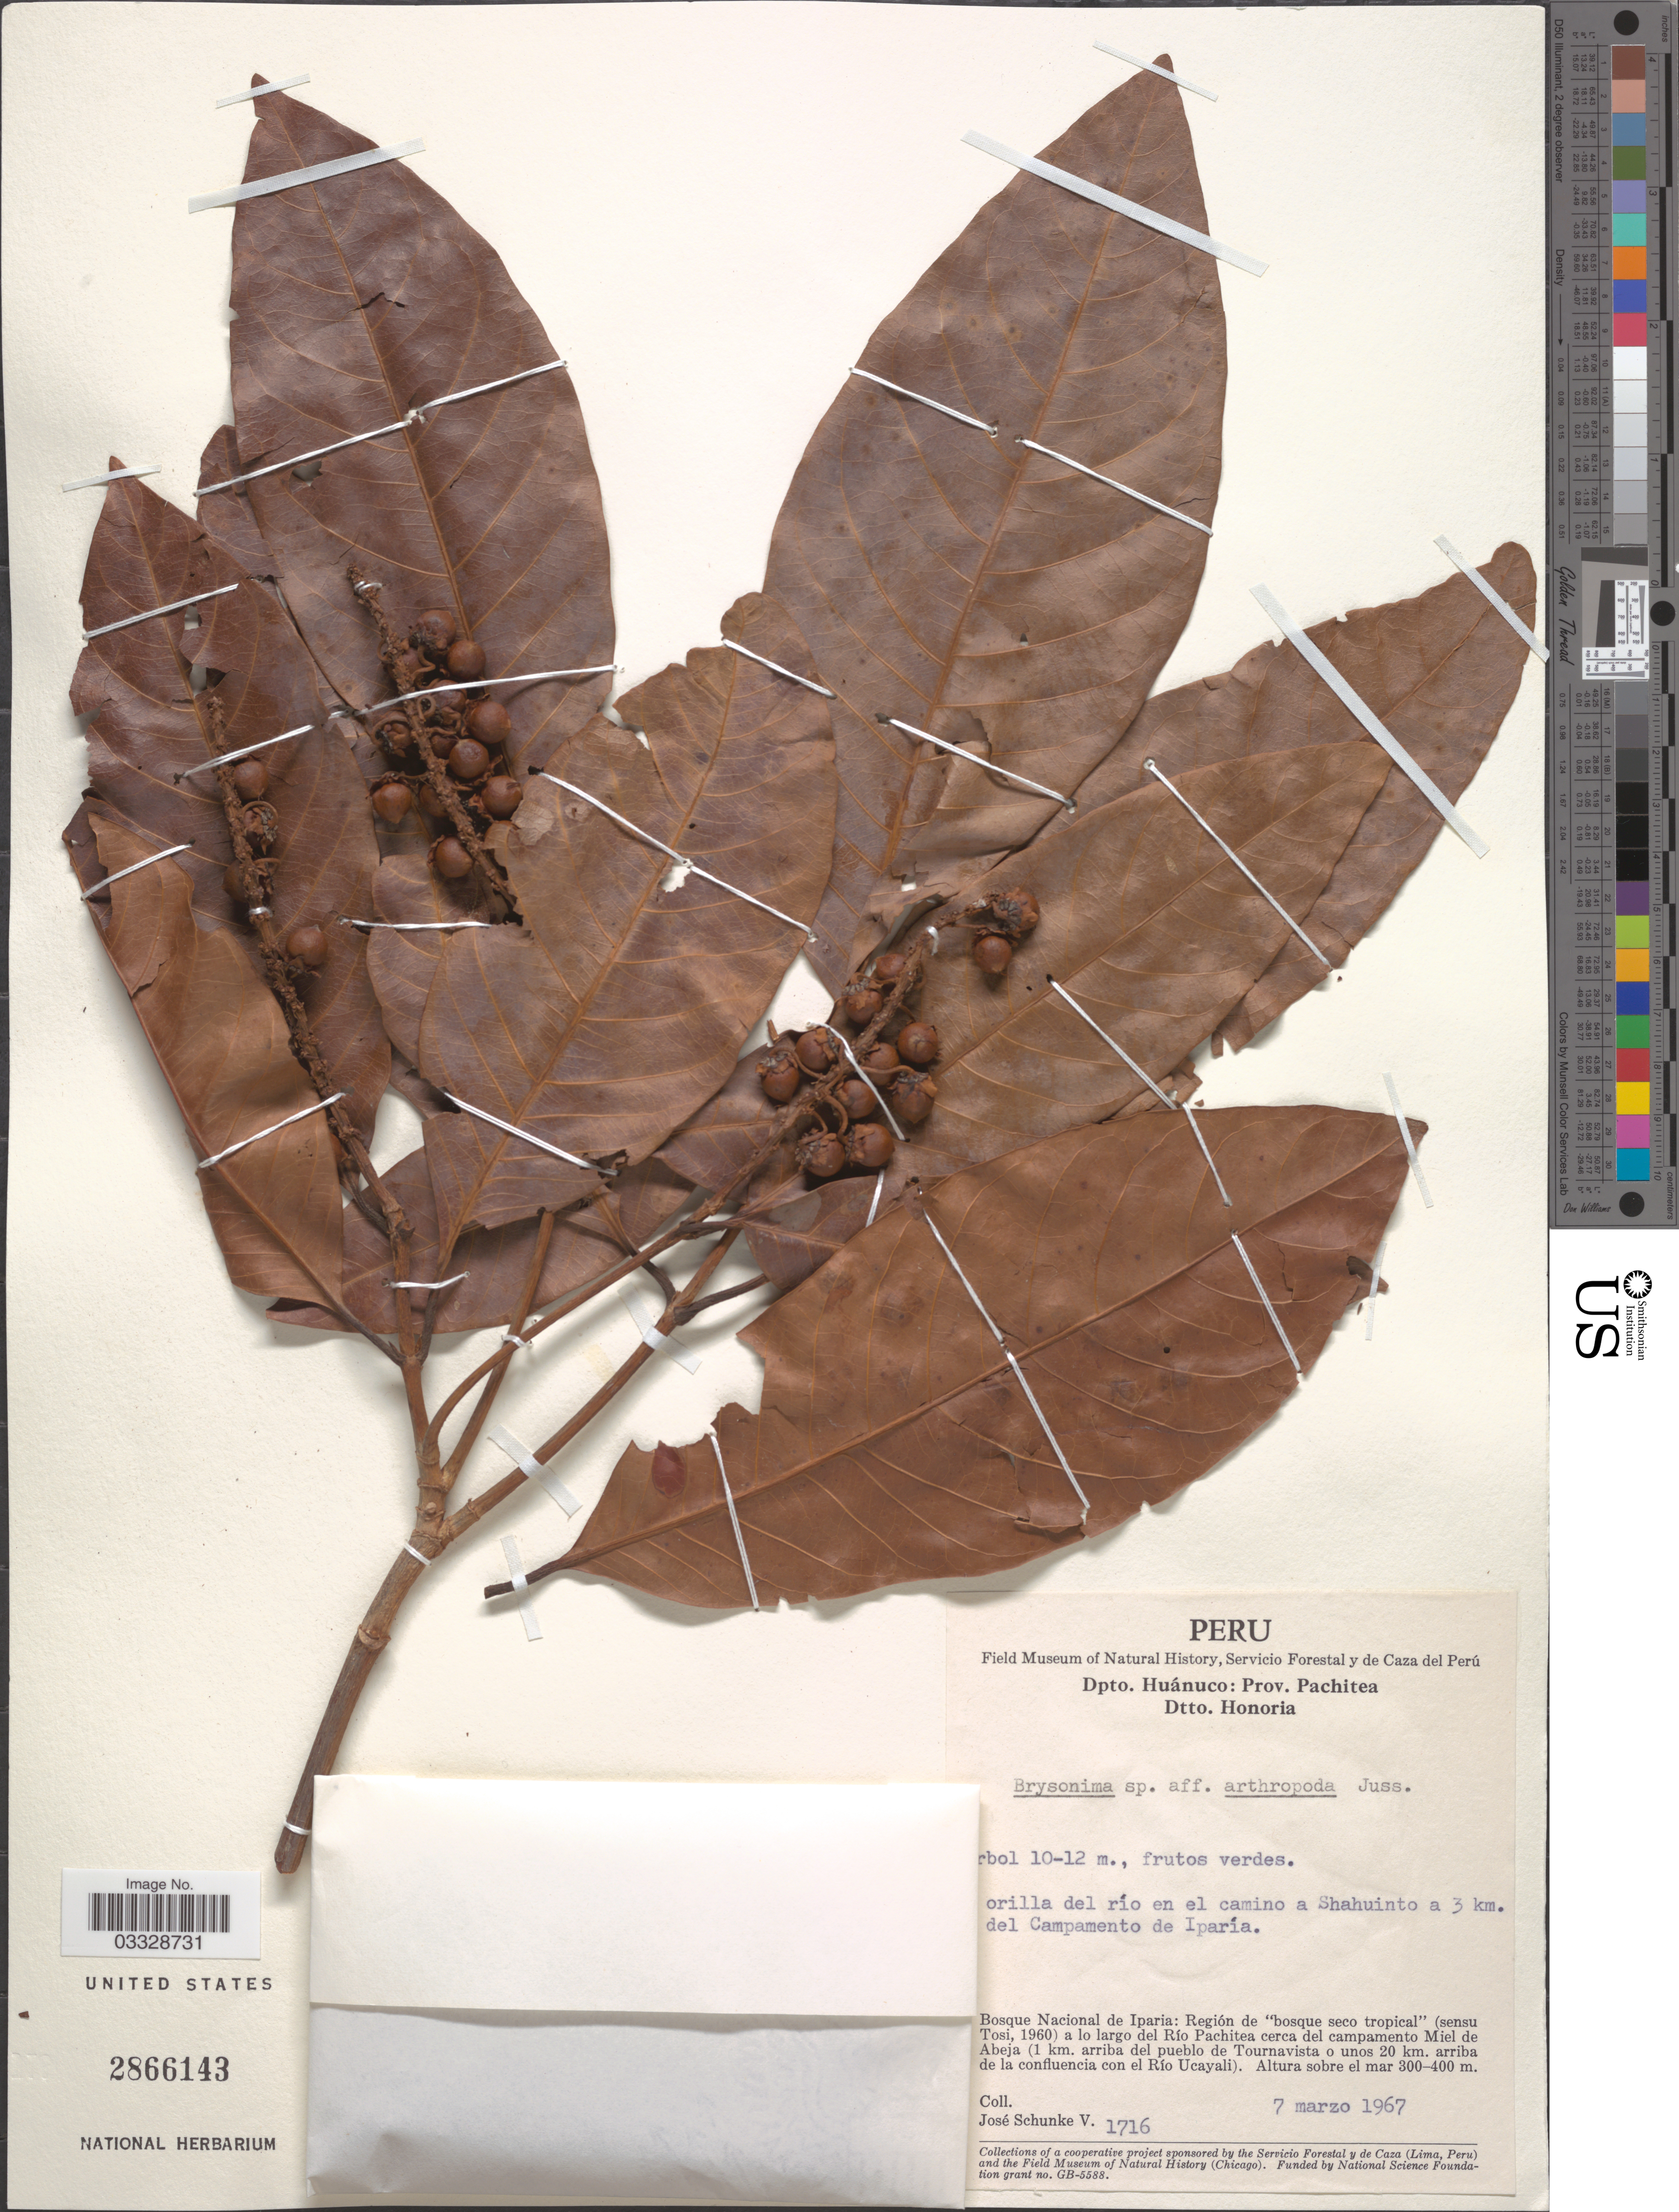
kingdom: Plantae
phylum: Tracheophyta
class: Magnoliopsida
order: Malpighiales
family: Malpighiaceae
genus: Byrsonima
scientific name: Byrsonima arthropoda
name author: A. Juss.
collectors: J. Schunke Vigo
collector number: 1716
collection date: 1967-03-07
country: Peru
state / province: Huánuco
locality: Dpto. Huánuco: Prov. Pachitea. Dtto. Honoria. Bosque Nacional de Iparia: Región de "bosque seco tropical" (sensu Tosi, 1960) a lo largo del Río Pachitea cerca del campamento Miel de Abeja (1 km. arriba del pueblo de Tournavista o unos 20 km. arriba de la confluencia con el Río Ucayali).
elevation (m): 300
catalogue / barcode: US 2866143